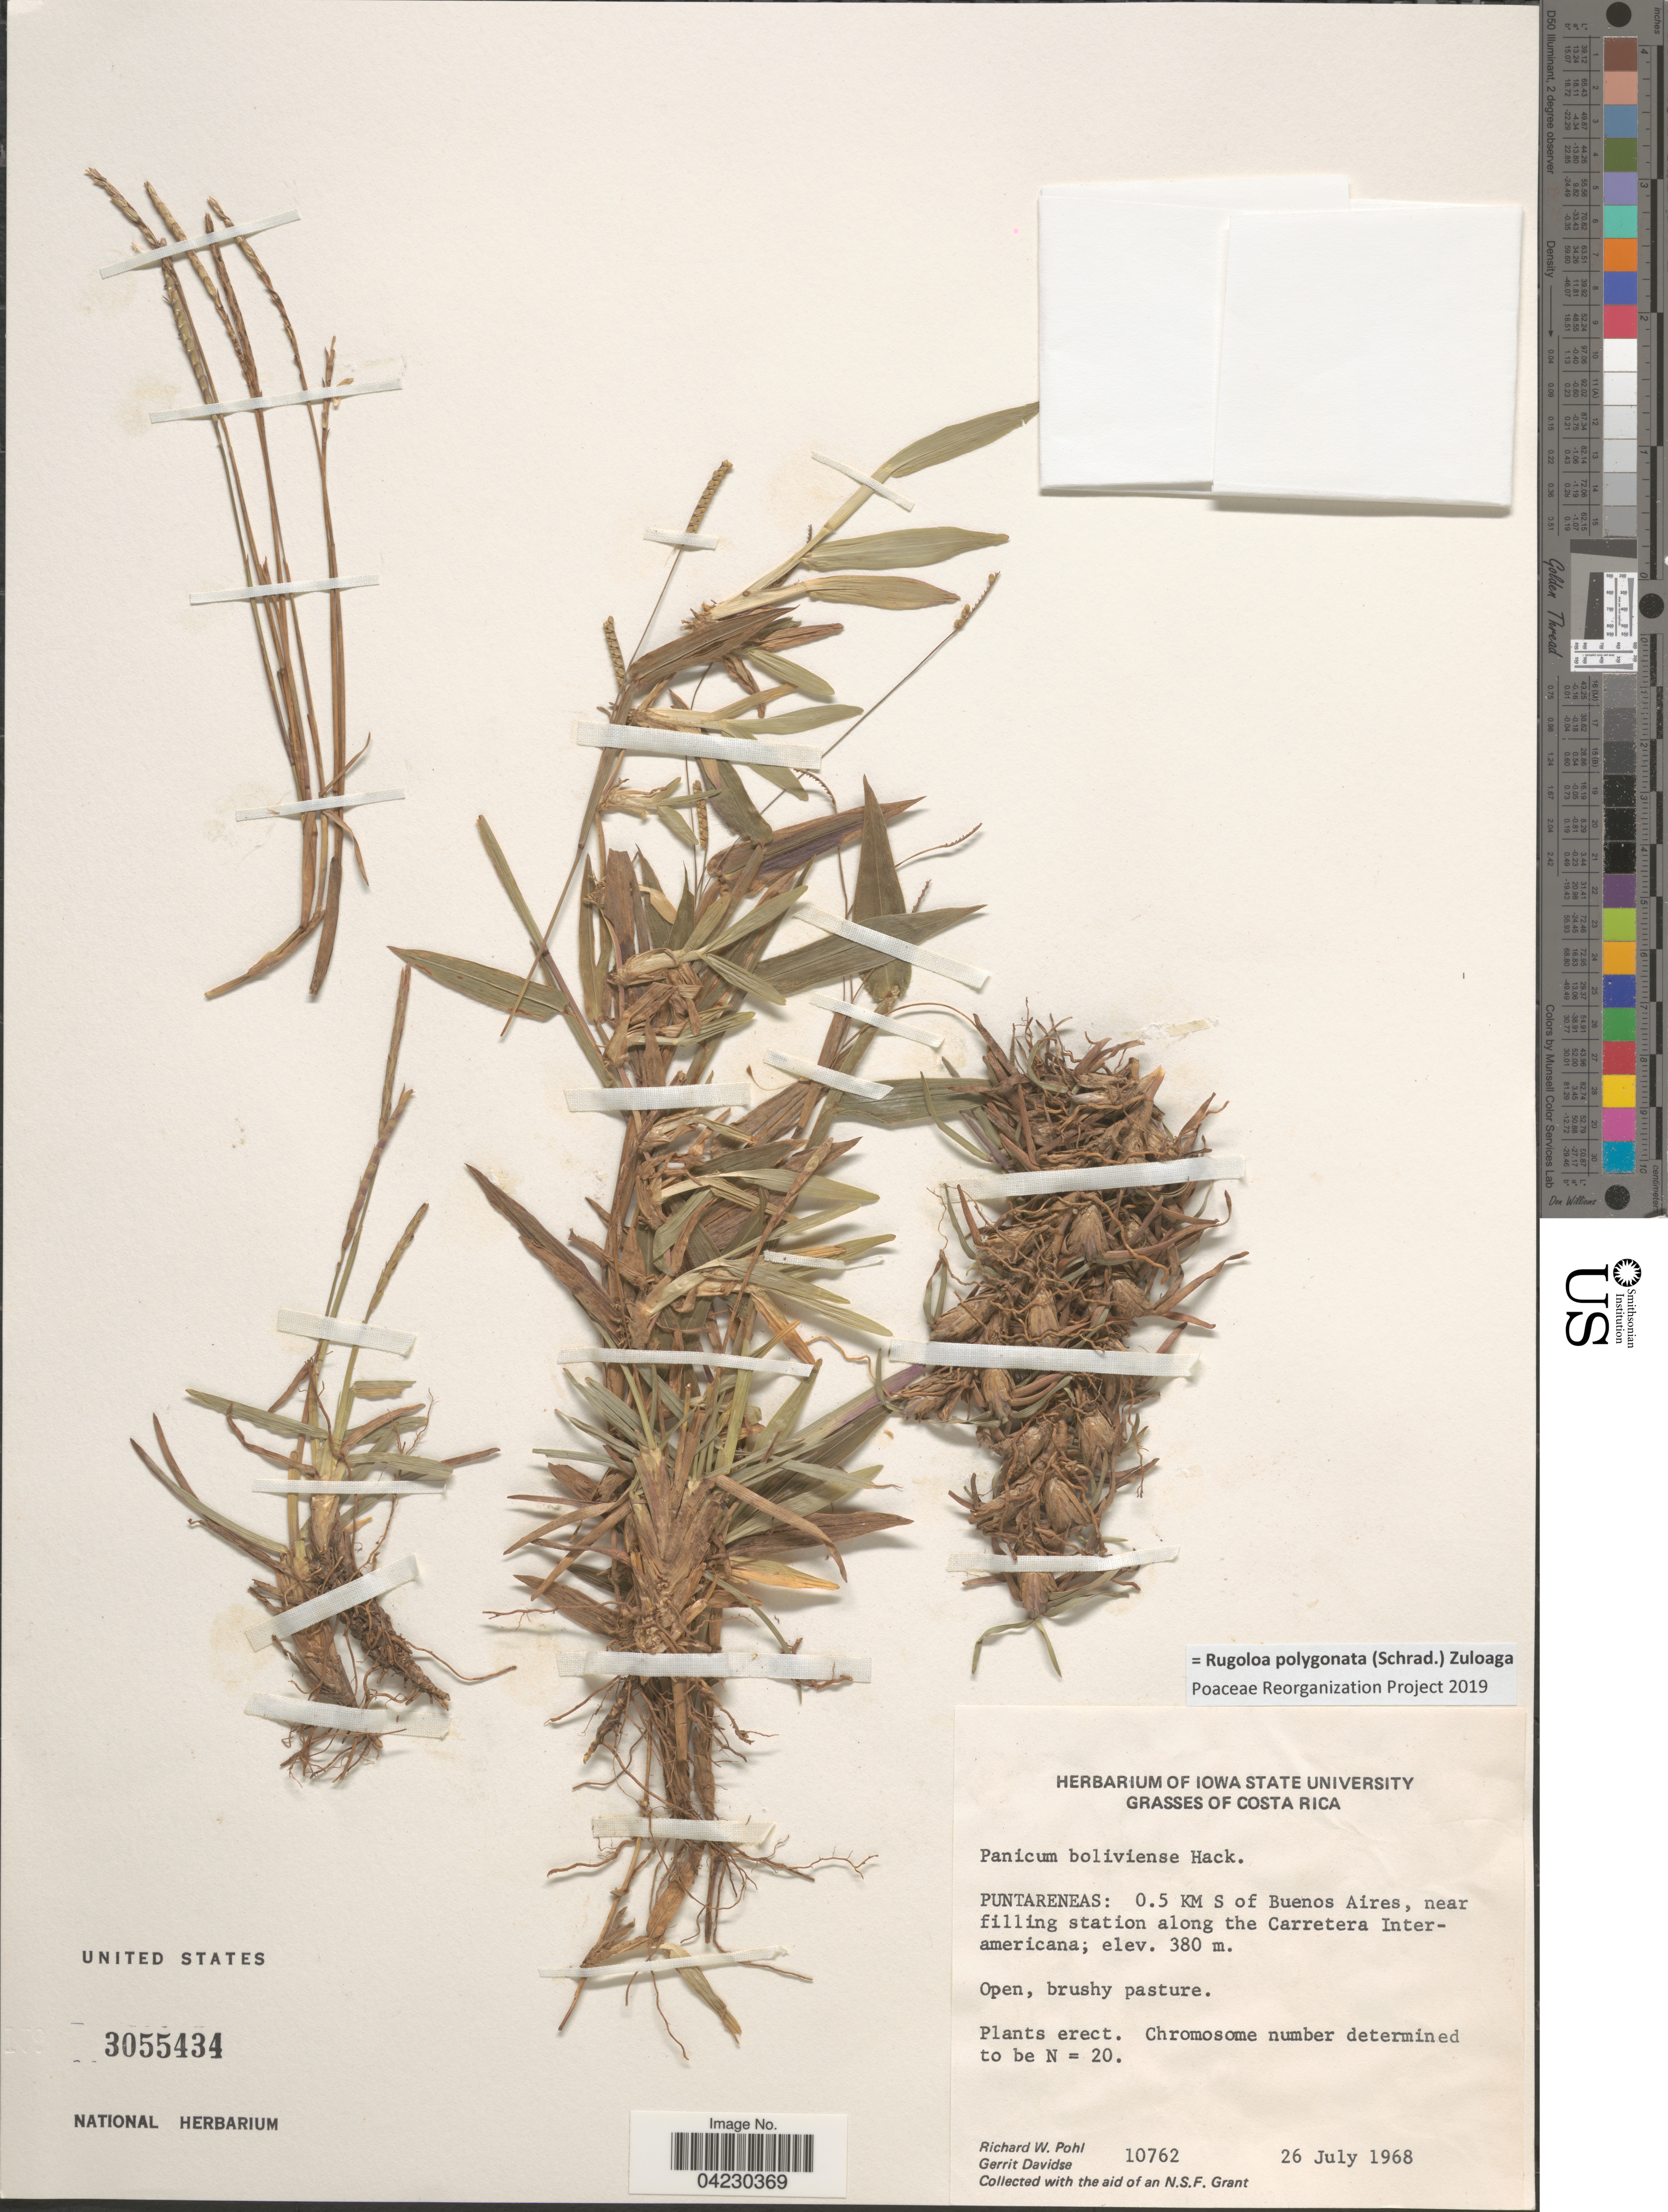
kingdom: Plantae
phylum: Tracheophyta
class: Liliopsida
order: Poales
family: Poaceae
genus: Rugoloa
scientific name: Rugoloa polygonata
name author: (Schrad.) Zuloaga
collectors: R. W. Pohl & G. Davidse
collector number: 10762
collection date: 1968-07-26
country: Costa Rica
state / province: Puntarenas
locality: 0.5 KM S of Buenos Aires, near filling station along the Carretera Interamericana.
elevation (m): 380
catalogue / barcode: US 3055434